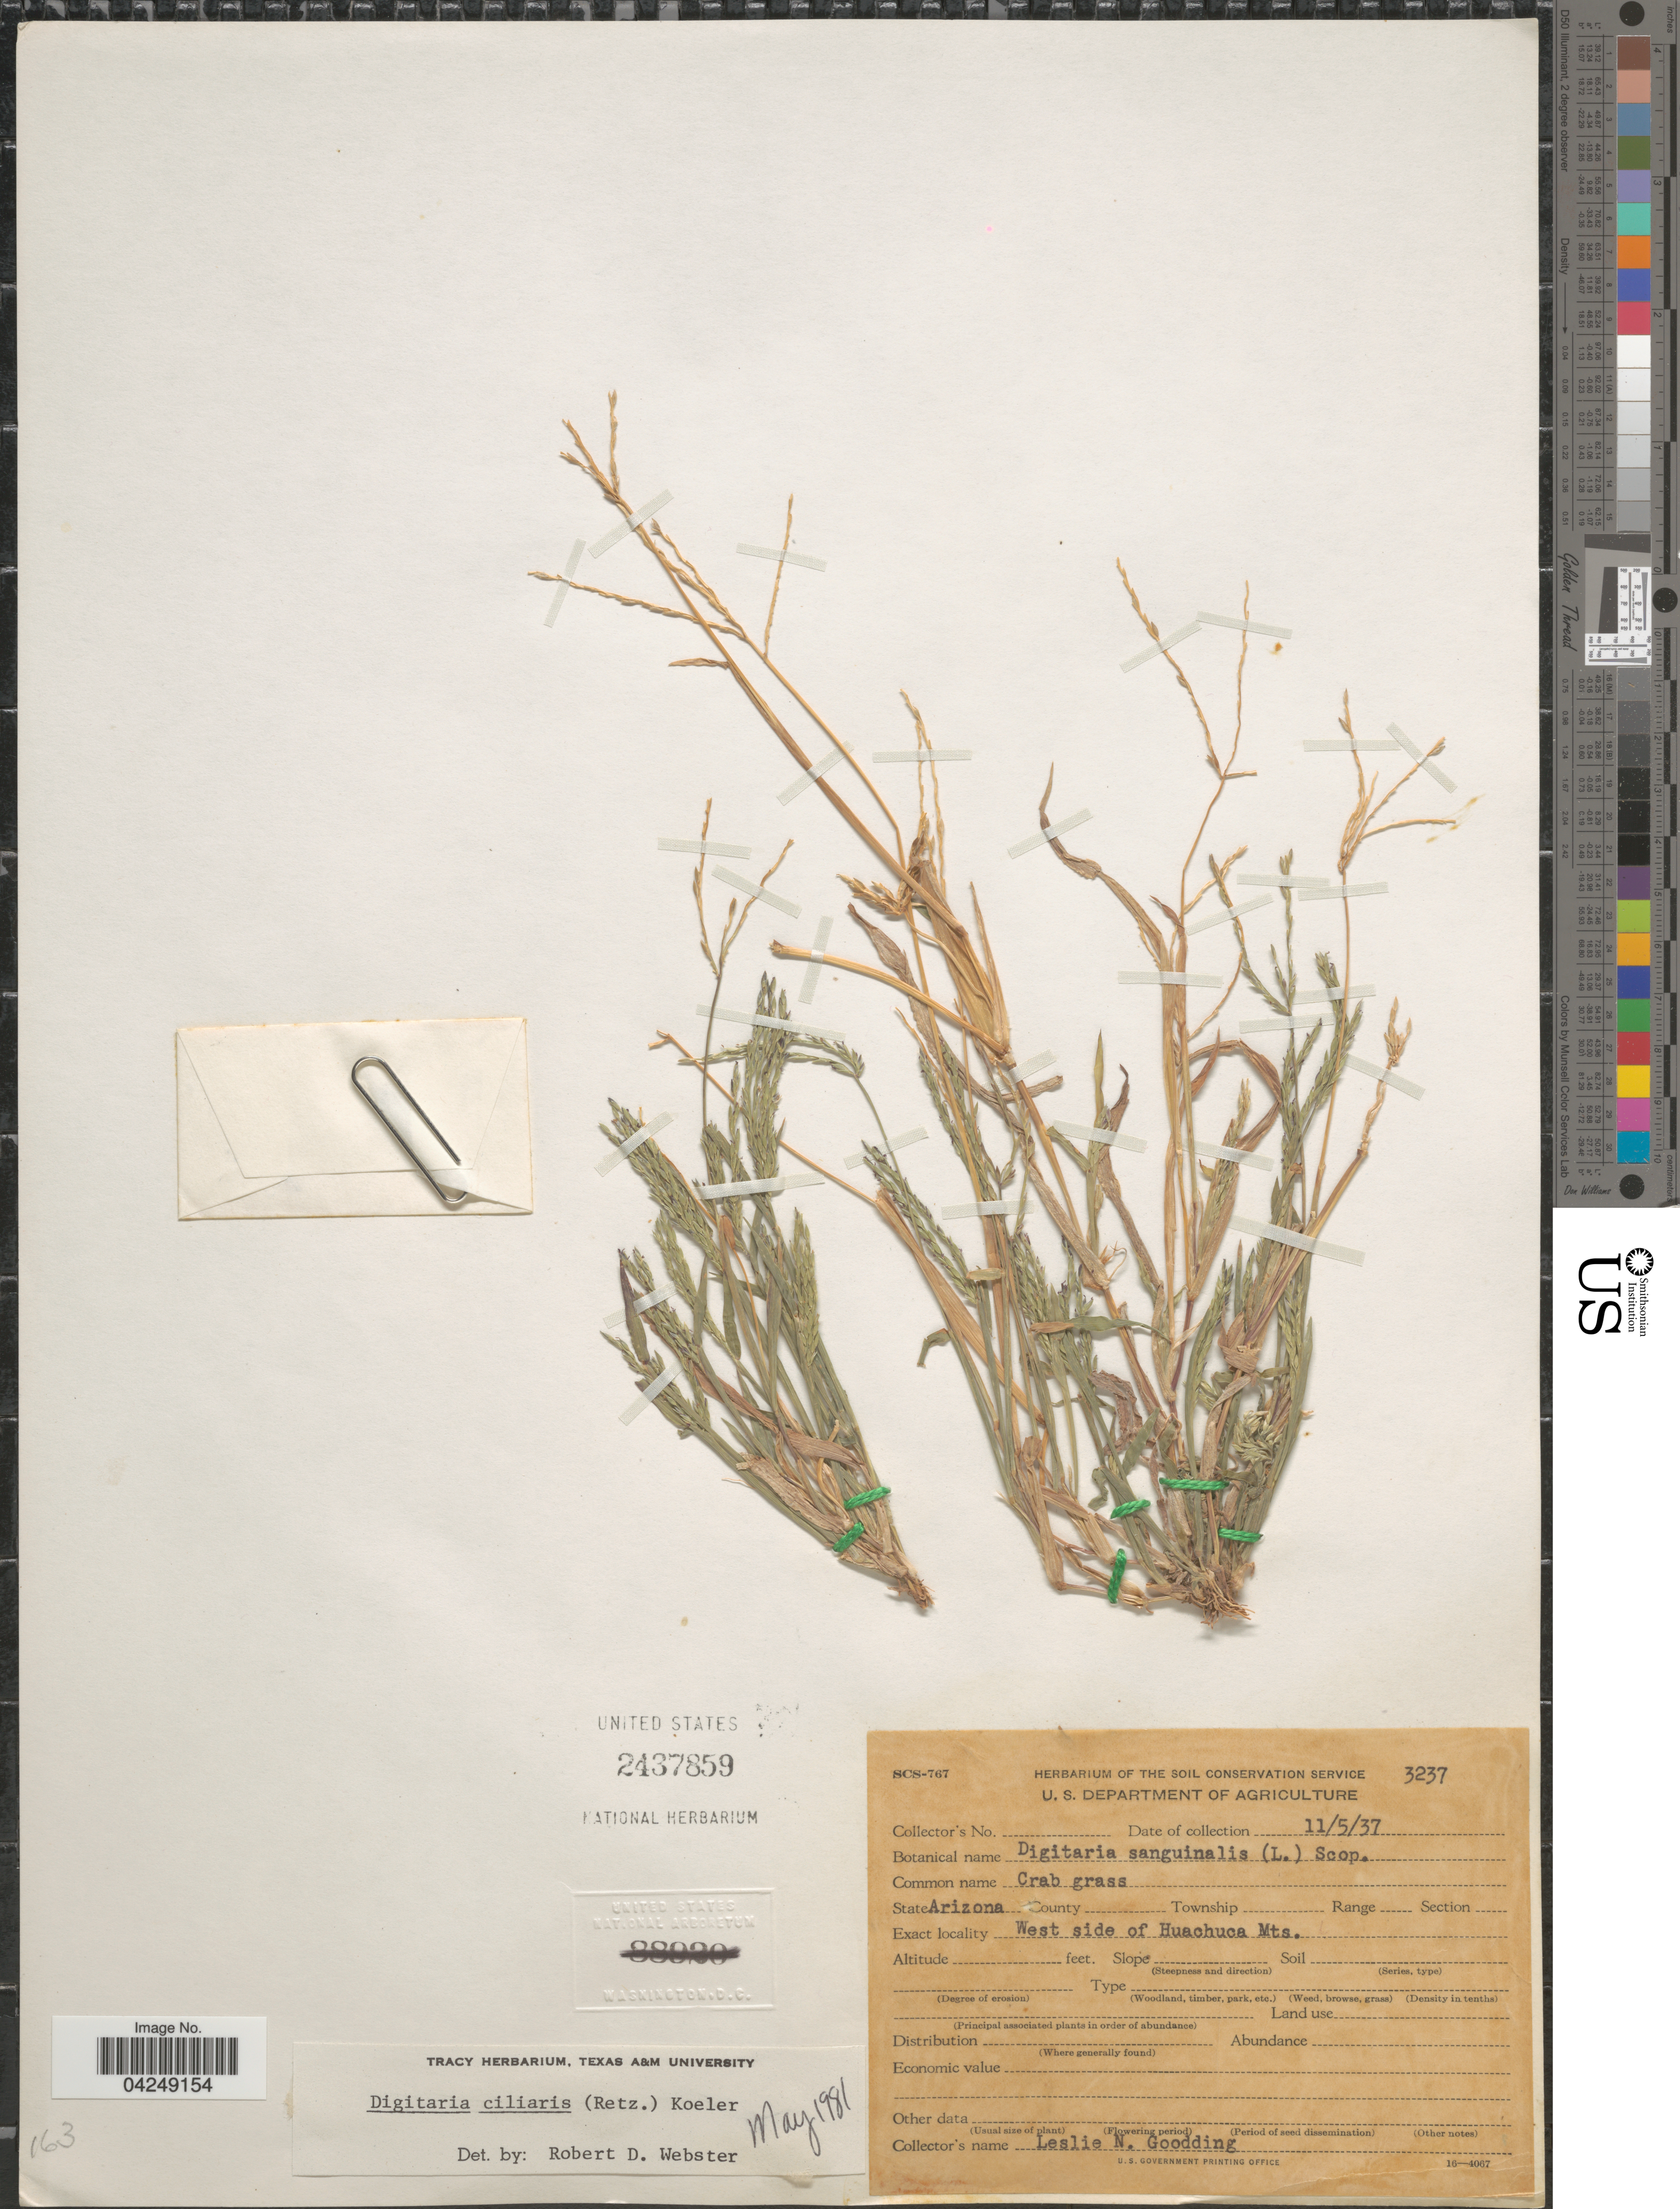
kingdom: Plantae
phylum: Tracheophyta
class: Liliopsida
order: Poales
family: Poaceae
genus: Digitaria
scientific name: Digitaria ciliaris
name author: (Retz.) Koeler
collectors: L. N. Goodding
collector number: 3237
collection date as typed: Transcribed d/m/y: 5/11/37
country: United States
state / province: Arizona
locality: West side of Huachuca Mts.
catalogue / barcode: US 2437859